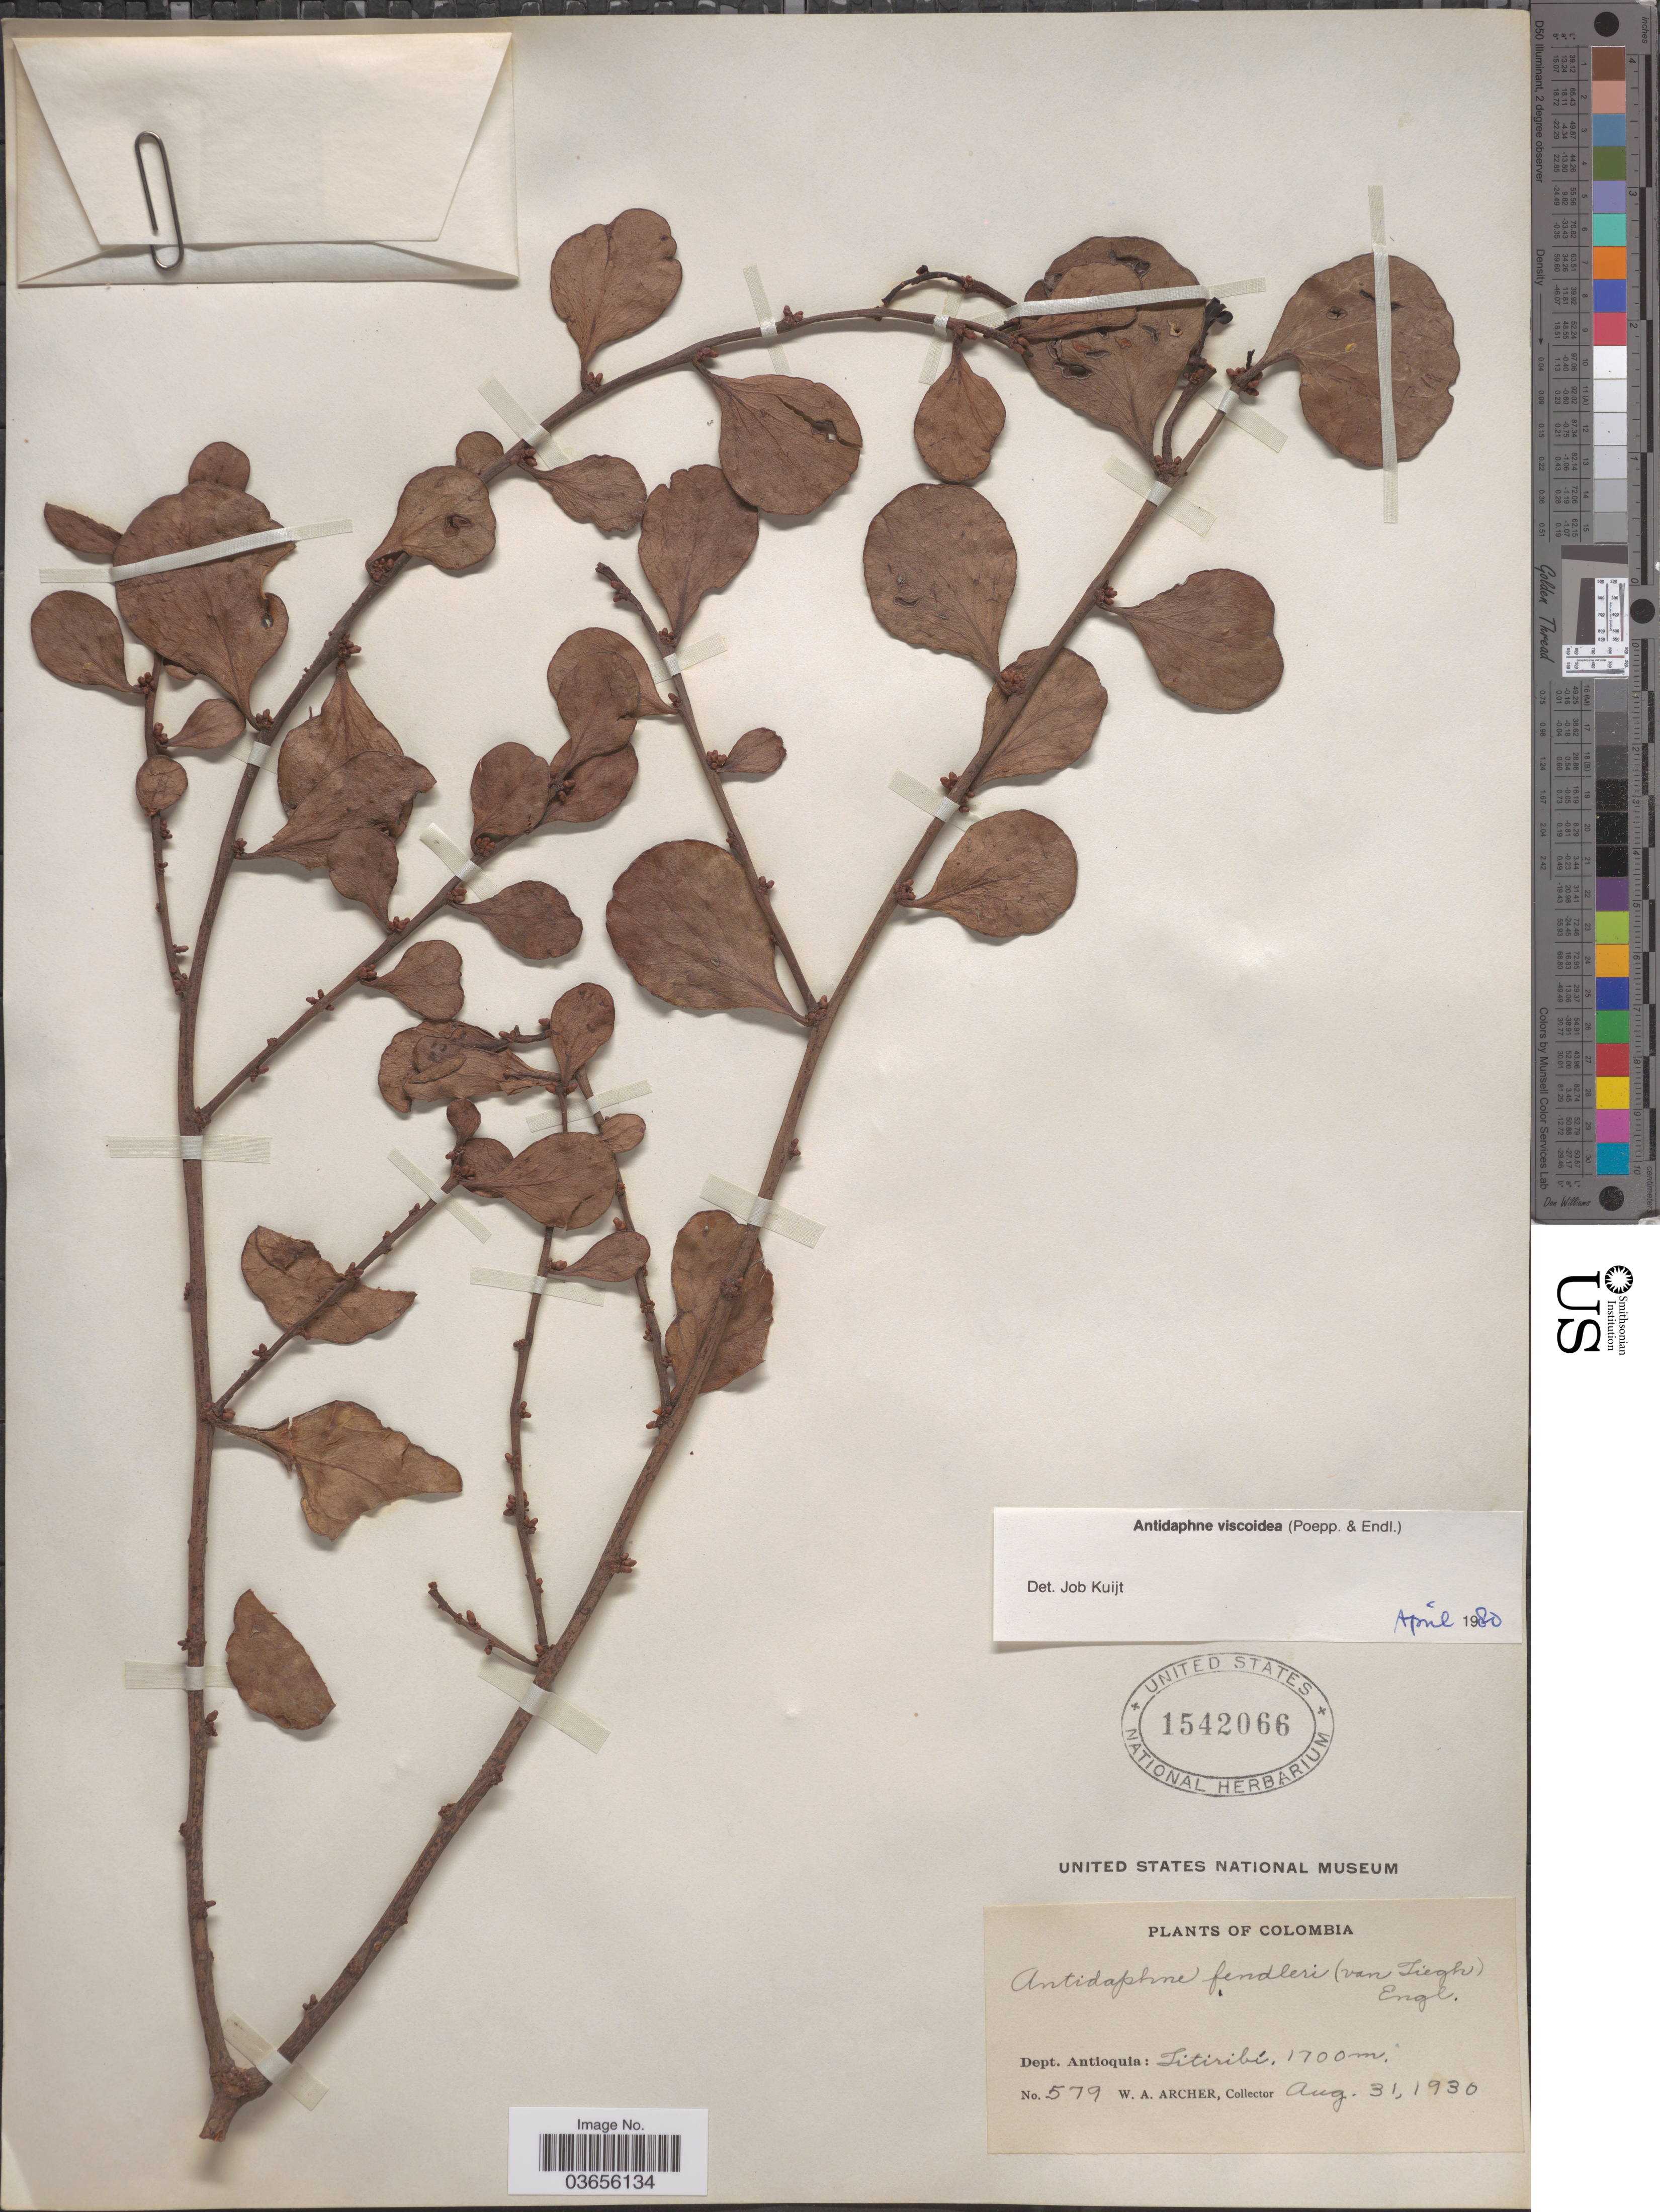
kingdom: Plantae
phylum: Tracheophyta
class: Magnoliopsida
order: Santalales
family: Santalaceae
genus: Antidaphne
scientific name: Antidaphne viscoidea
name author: Poepp. & Endl.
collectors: W. Archer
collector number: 579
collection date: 1930-08-31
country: Colombia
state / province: Antioquia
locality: Dept. Antioquia: Titiribí.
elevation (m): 1700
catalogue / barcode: US 1542066